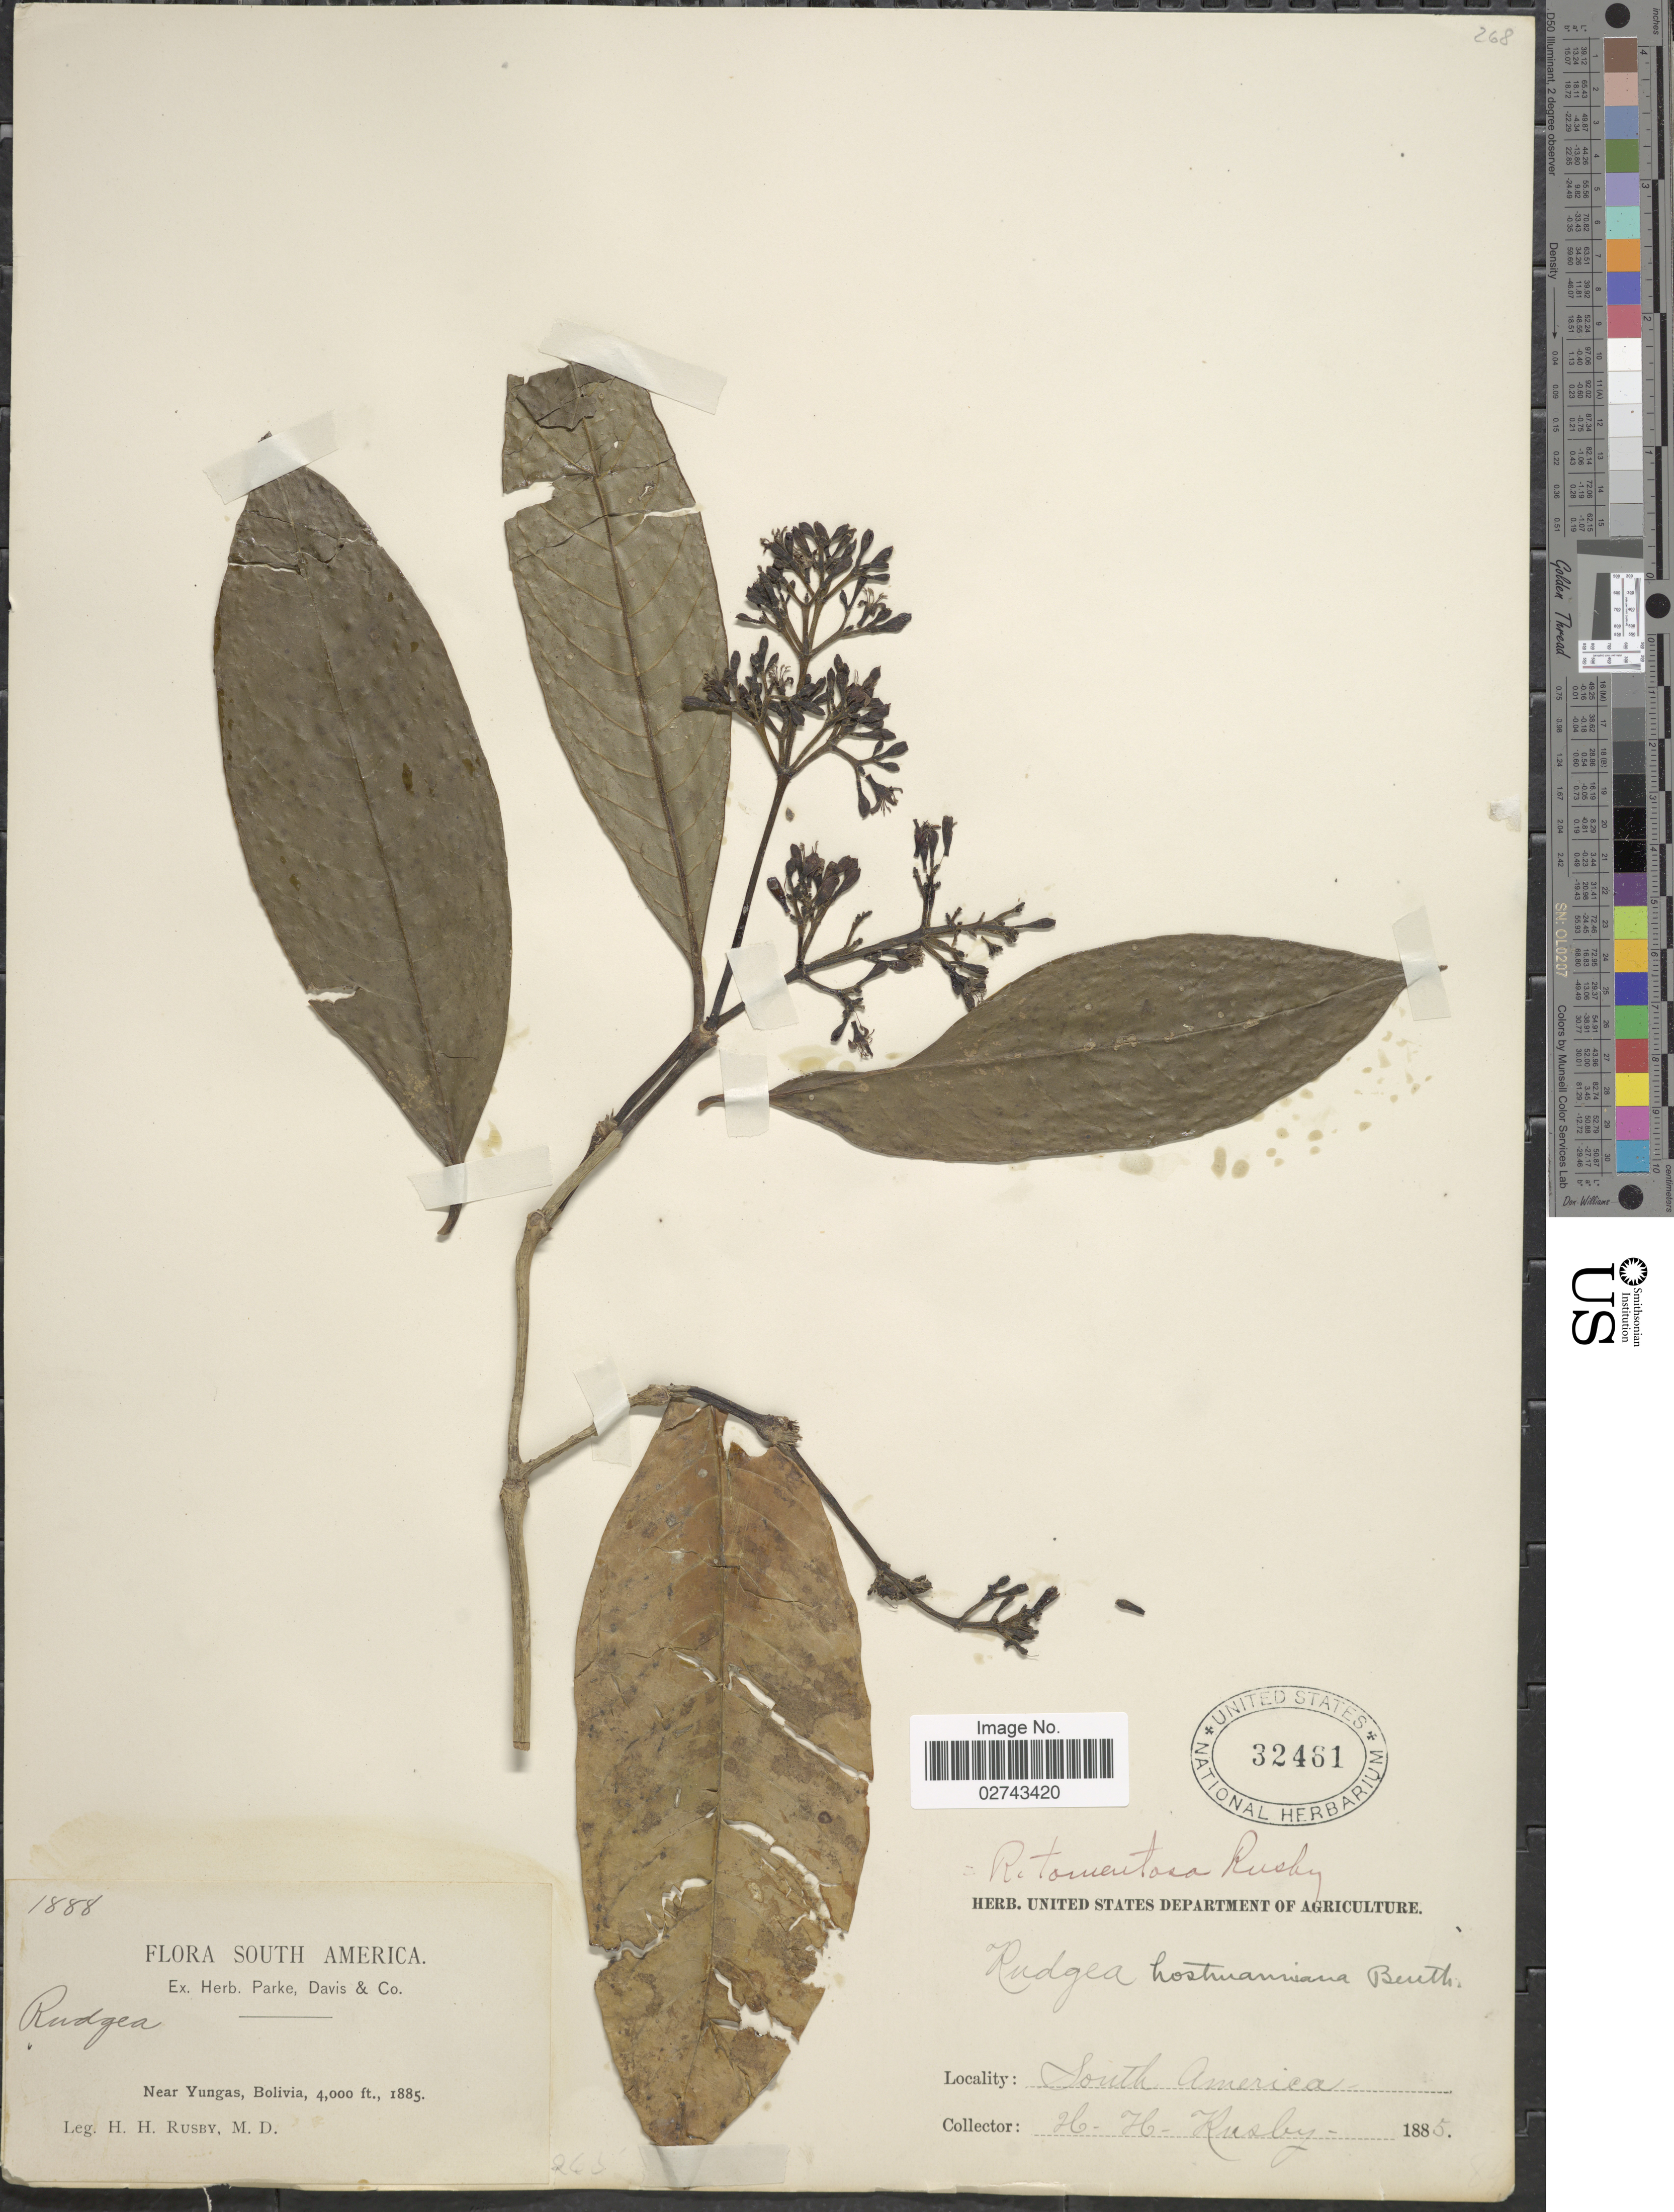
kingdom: Plantae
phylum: Tracheophyta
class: Magnoliopsida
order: Gentianales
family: Rubiaceae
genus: Rudgea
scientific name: Rudgea tomentosa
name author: Rusby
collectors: H. H. Rusby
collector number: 1888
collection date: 1885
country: Bolivia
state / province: La Paz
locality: Near Yungas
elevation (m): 1219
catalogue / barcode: US 32461